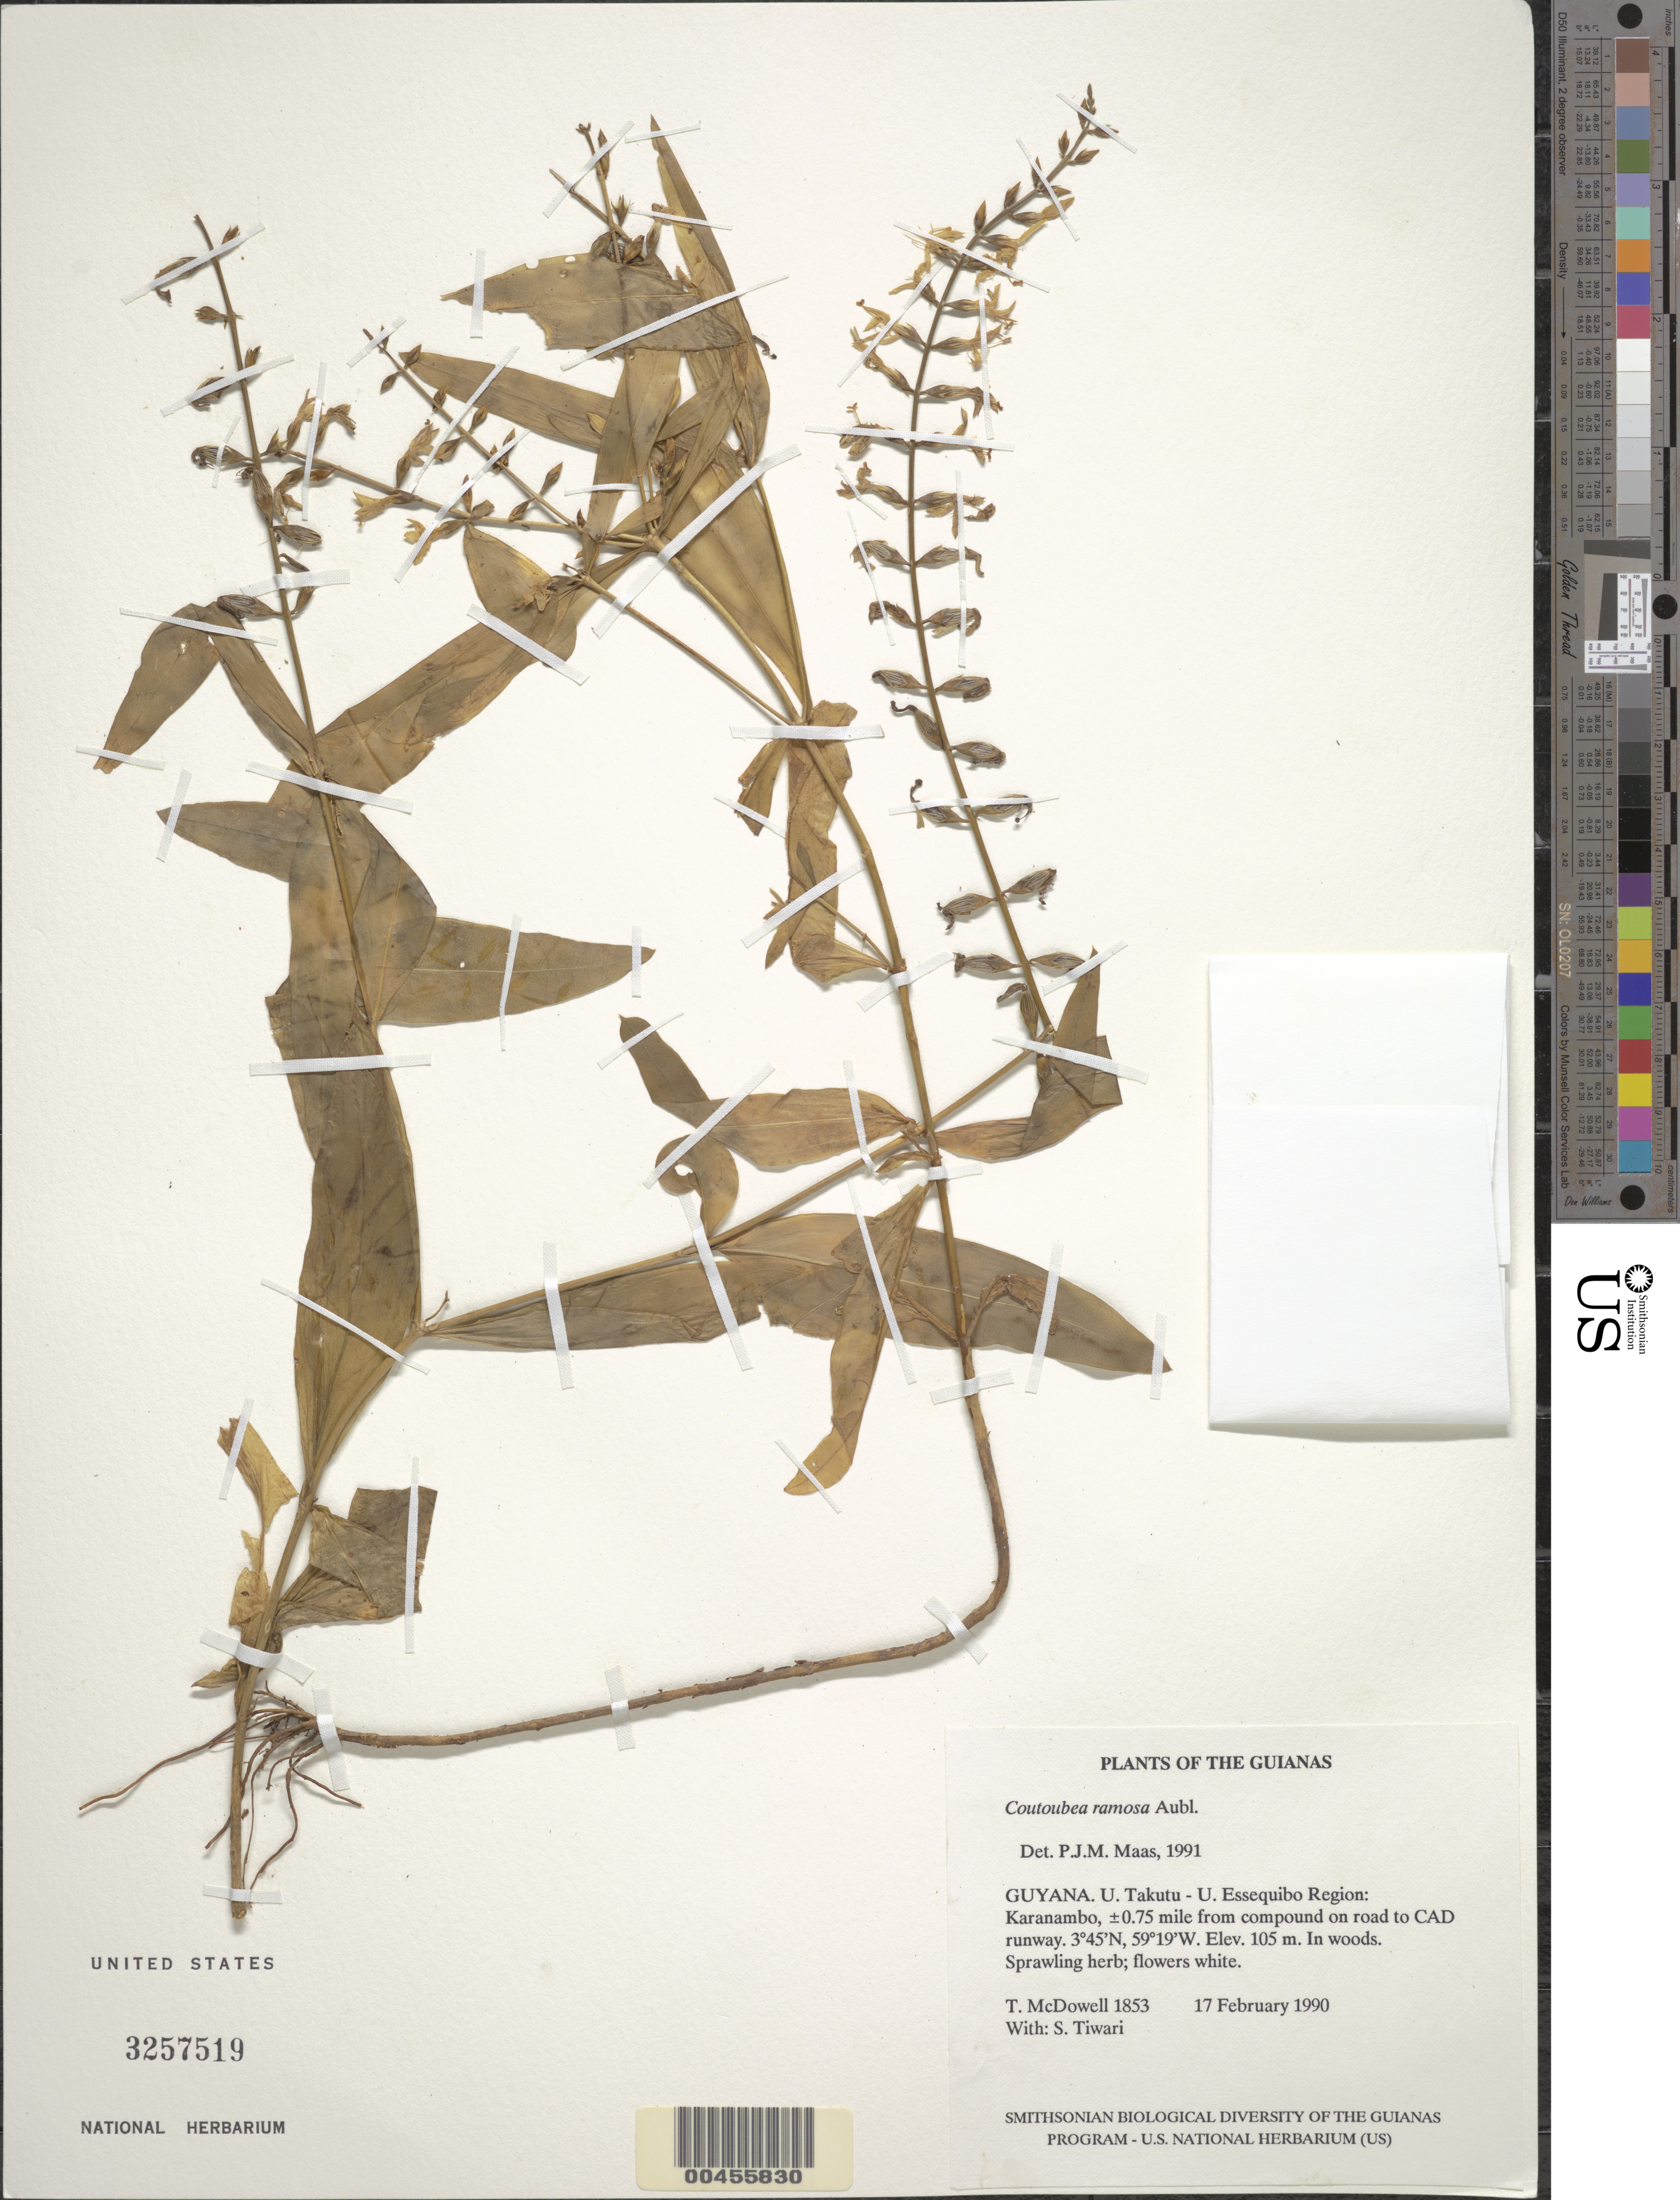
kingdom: Plantae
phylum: Tracheophyta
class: Magnoliopsida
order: Gentianales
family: Gentianaceae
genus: Coutoubea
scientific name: Coutoubea ramosa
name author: Aubl.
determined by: Maas, Paul J. M.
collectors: T. McDowell & S. Tiwari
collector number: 1853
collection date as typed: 17 February 1990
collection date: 1990-02-17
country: Guyana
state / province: U. Takutu-U. Essequibo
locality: Karanambo, ±0.75 mile from McTurks compound to runway (CAD strip)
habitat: In woods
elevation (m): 105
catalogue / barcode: US 3257519